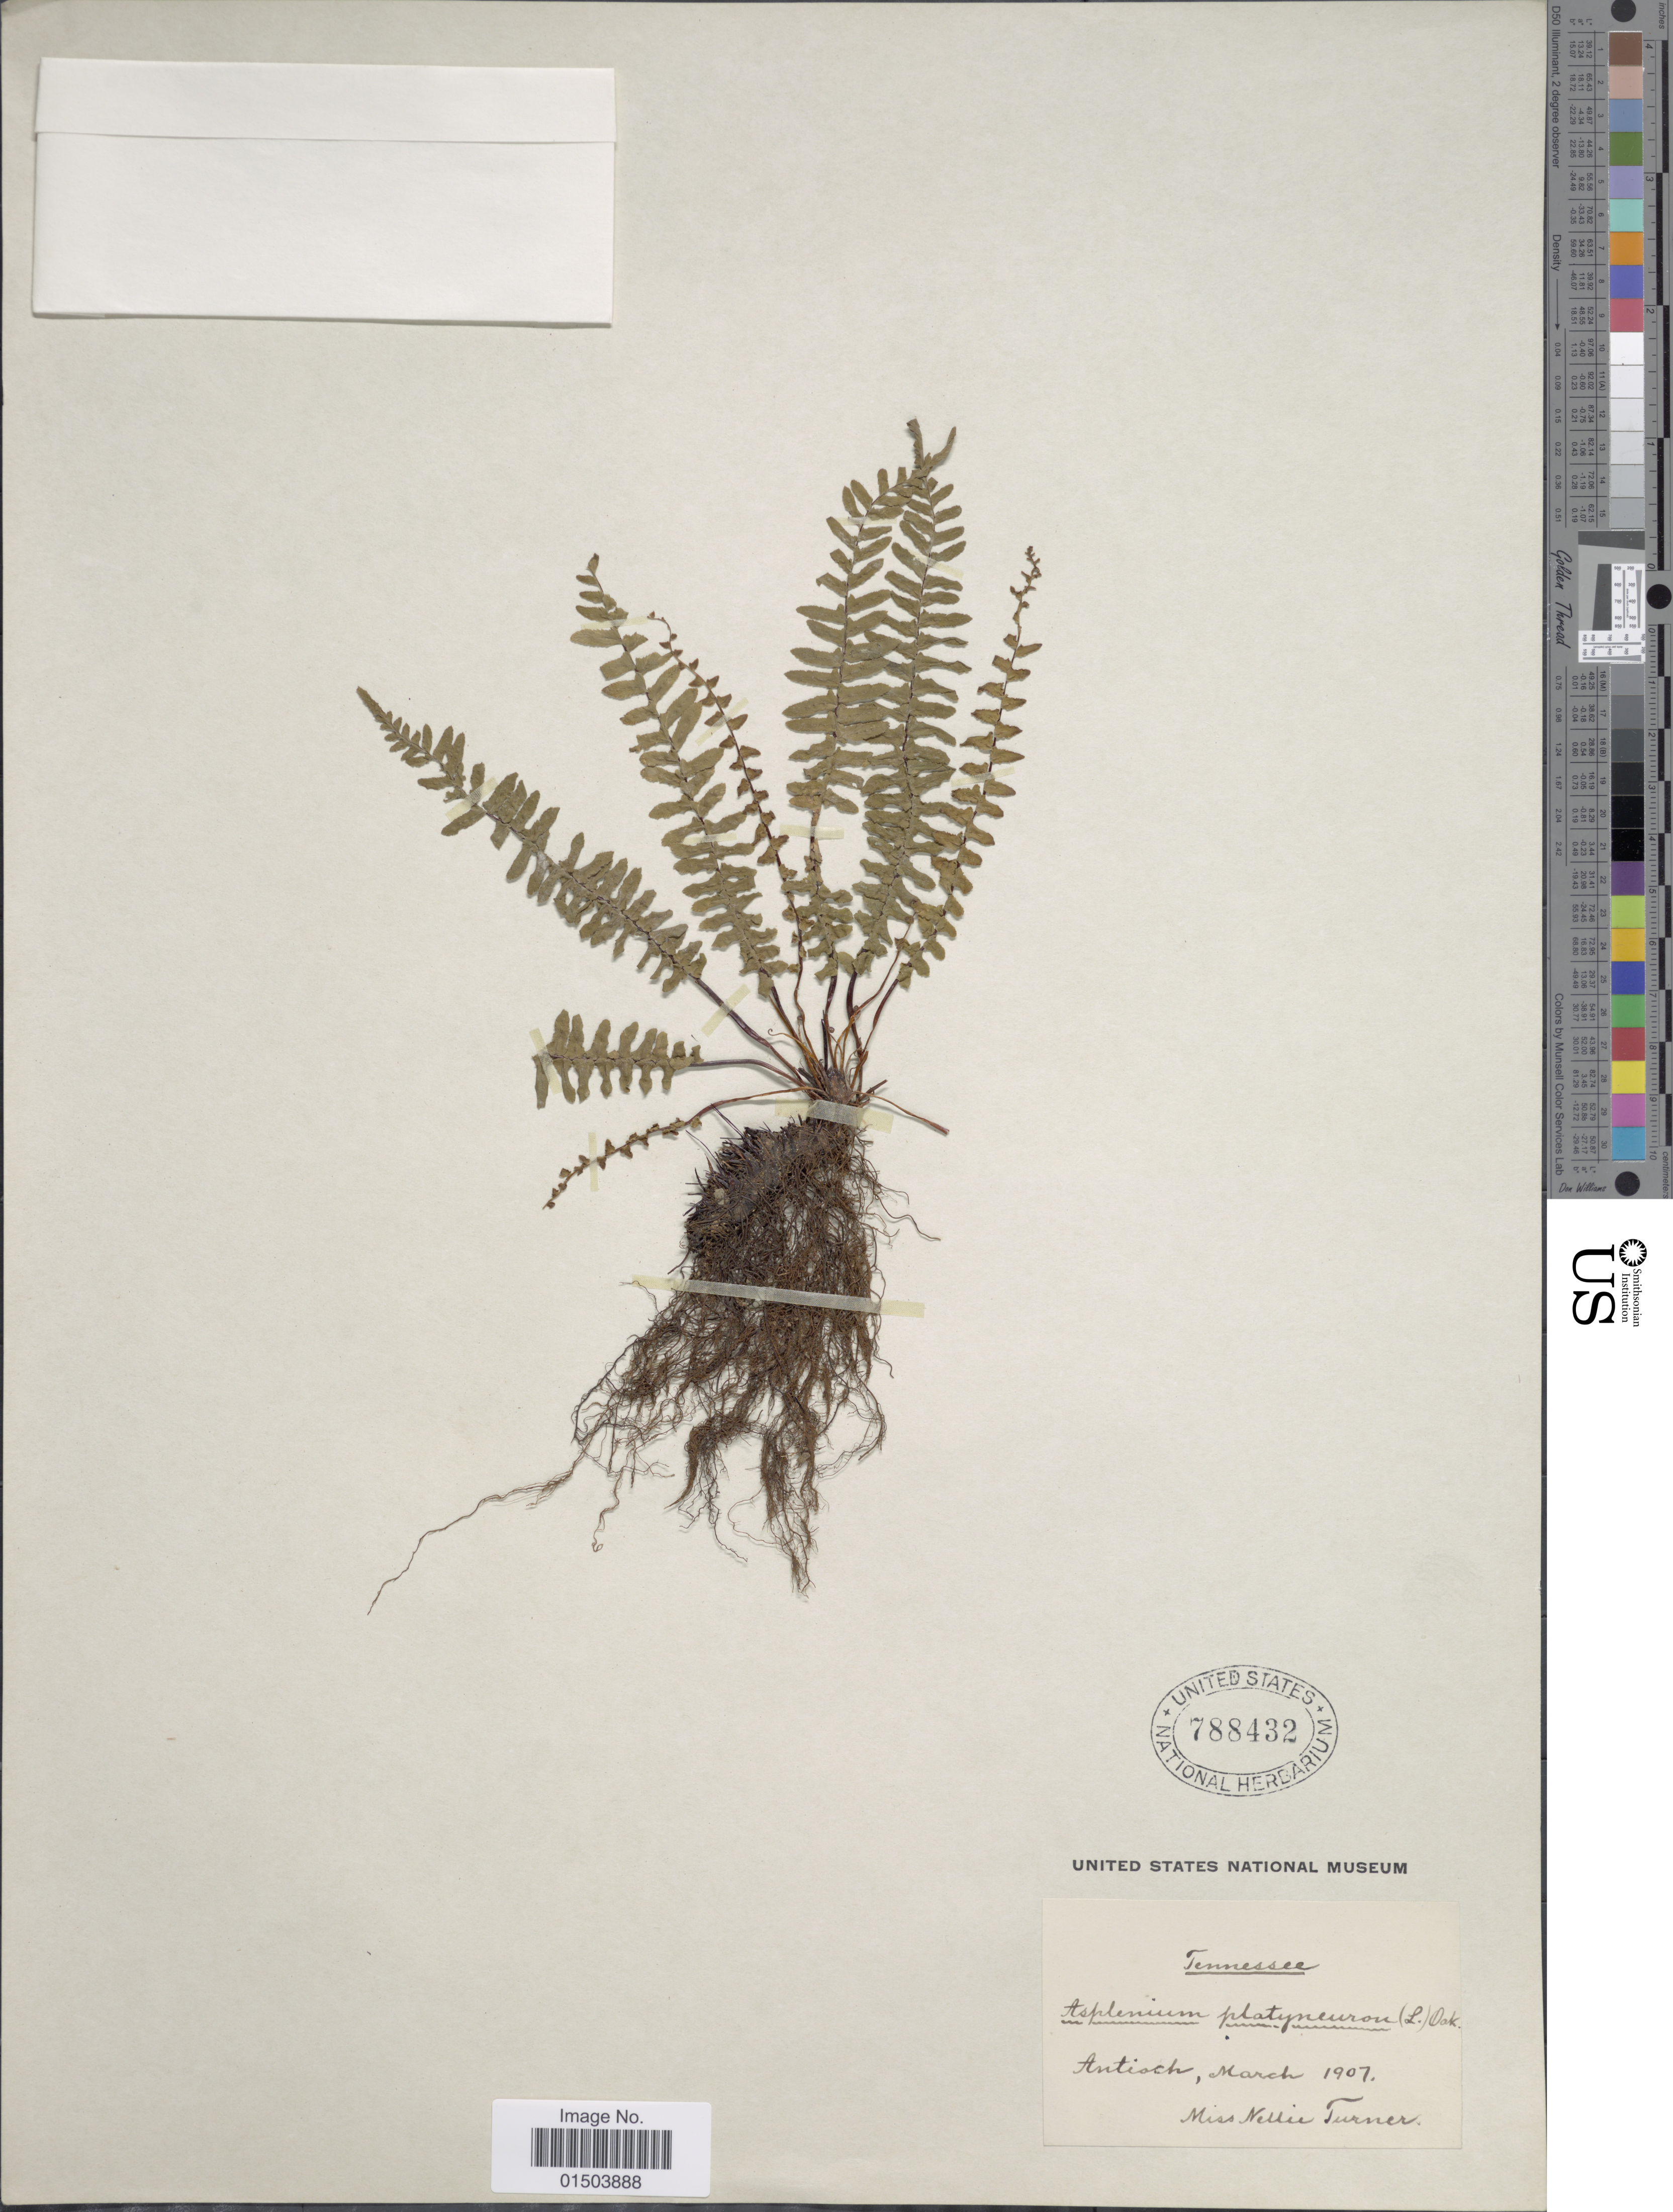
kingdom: Plantae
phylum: Tracheophyta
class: Polypodiopsida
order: Polypodiales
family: Aspleniaceae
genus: Asplenium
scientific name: Asplenium platyneuron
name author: (L.) Britton, Stearns & Poggenb.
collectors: N. Turner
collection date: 1907-03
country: United States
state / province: Tennessee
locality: Antioch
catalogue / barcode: US 788432